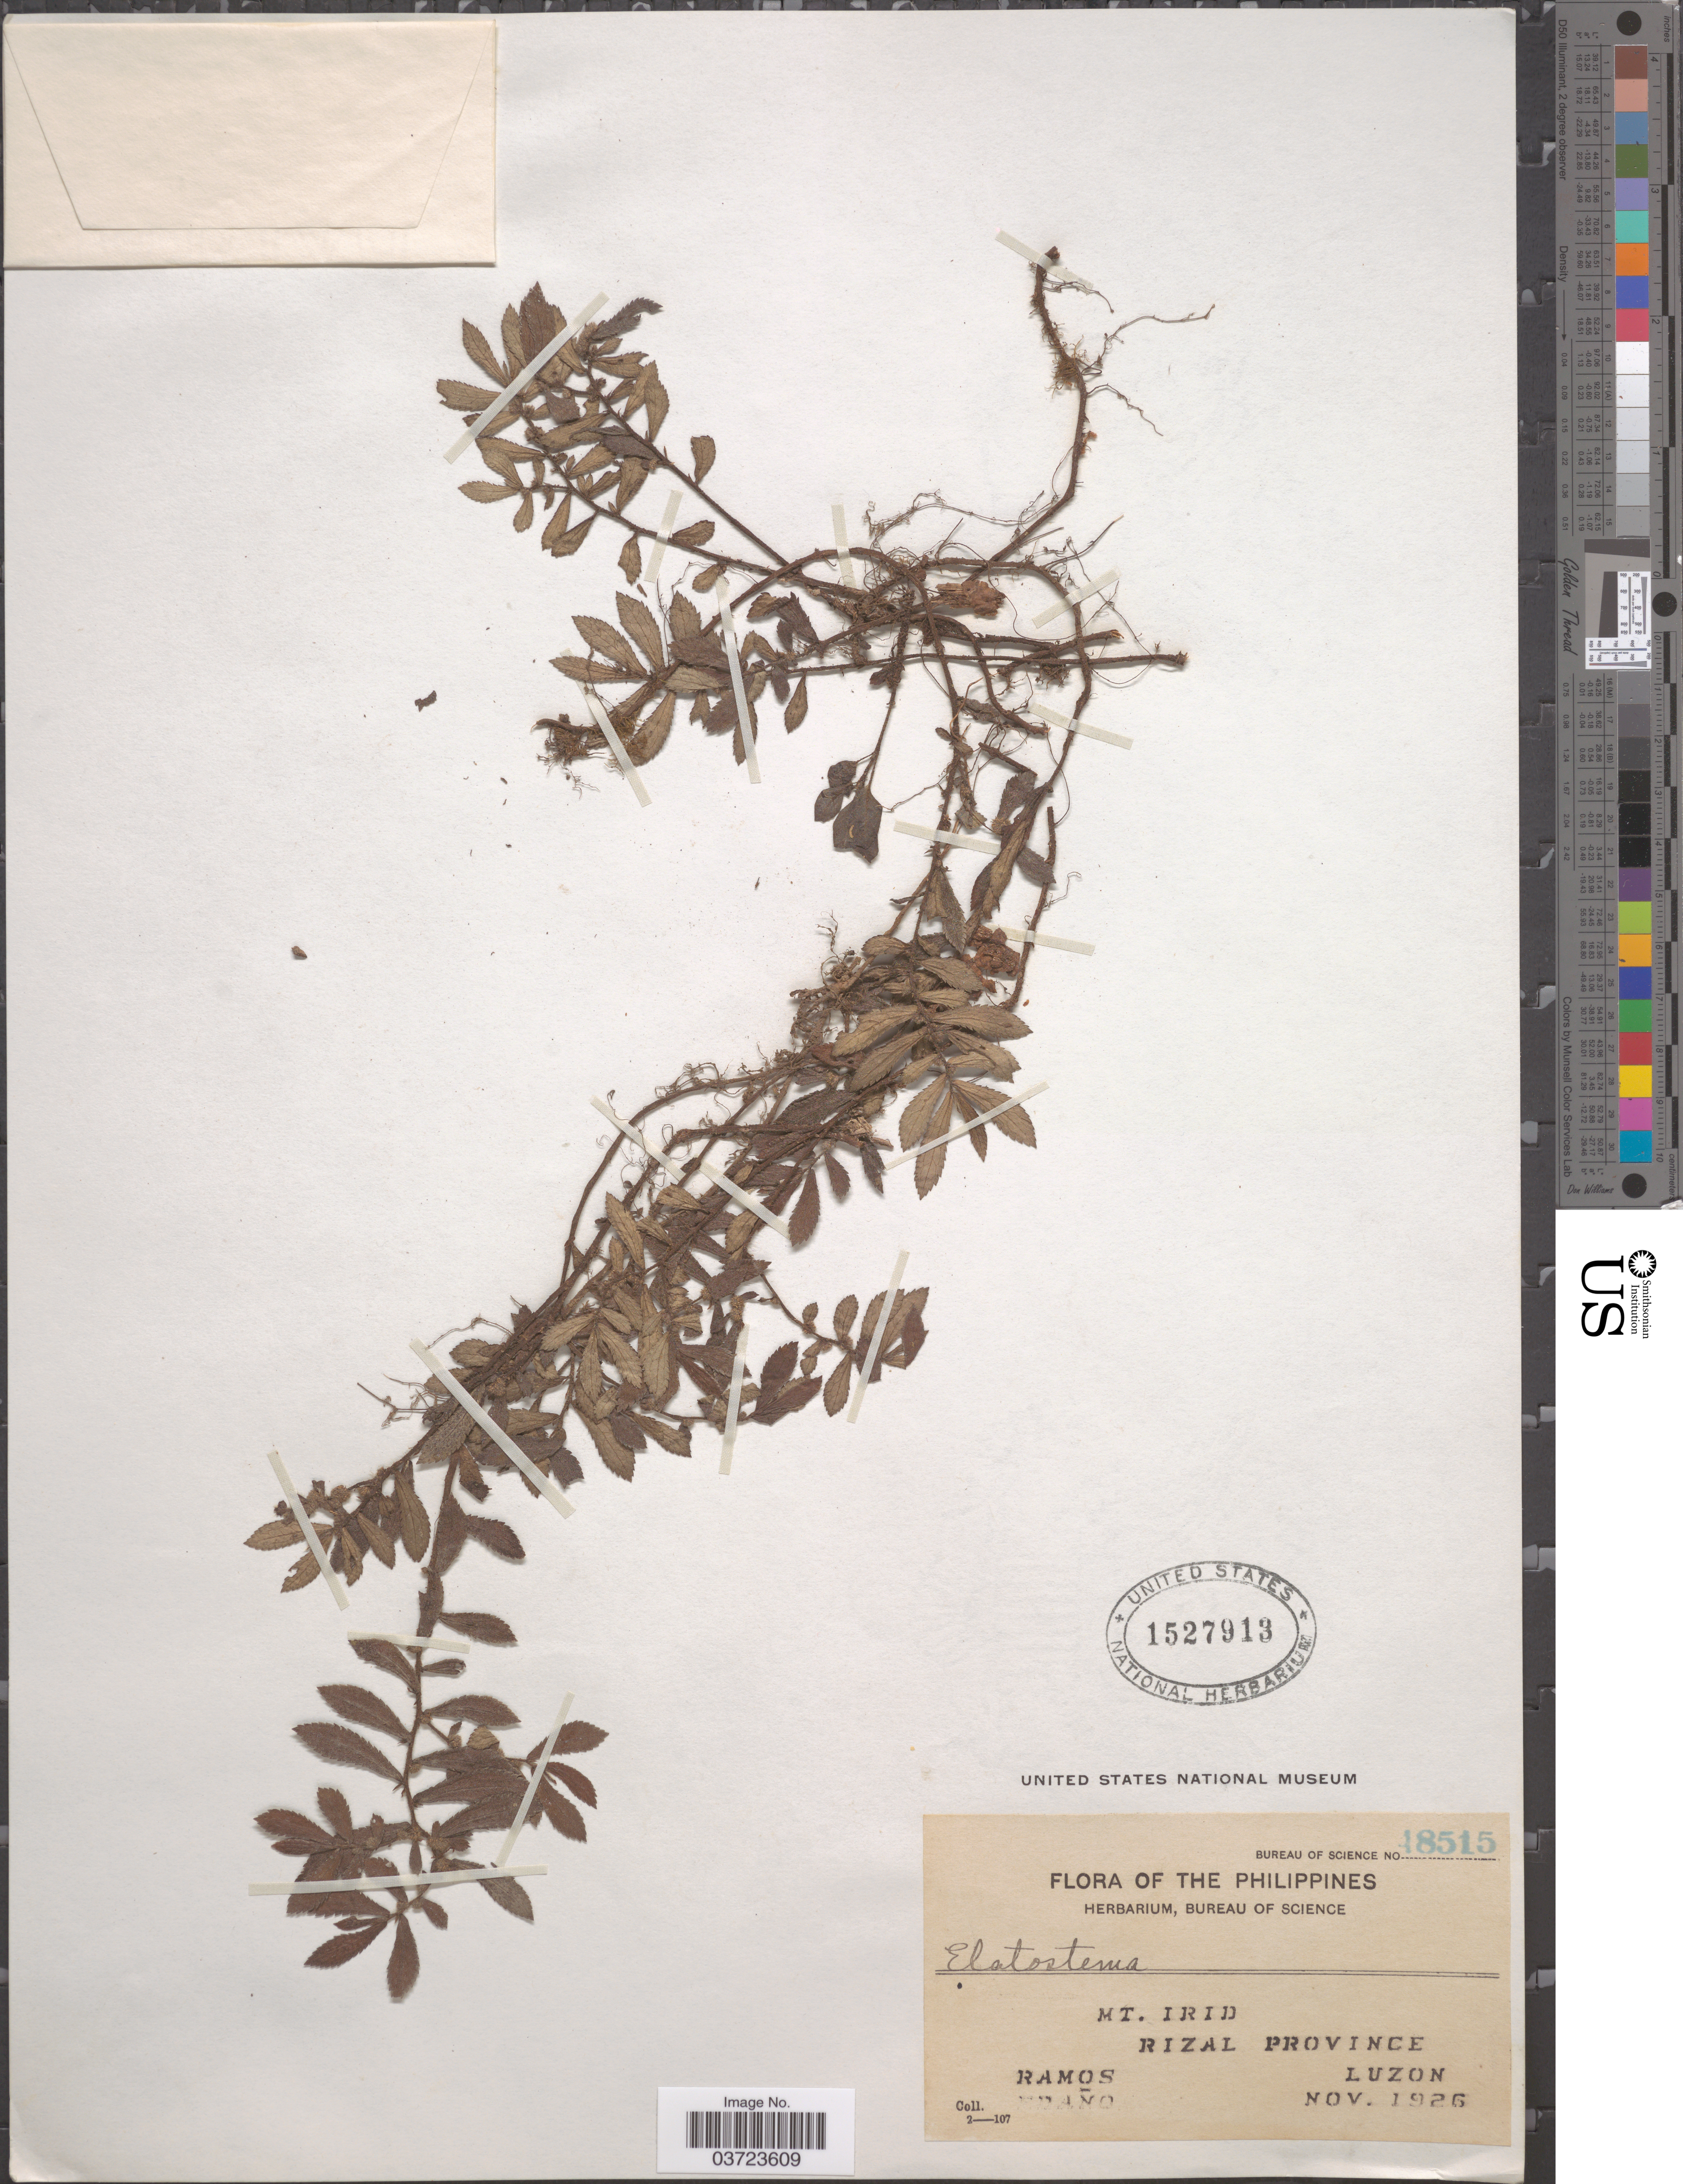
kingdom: Plantae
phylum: Tracheophyta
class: Magnoliopsida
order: Rosales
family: Urticaceae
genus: Elatostema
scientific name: Elatostema sp.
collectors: -. Ramos & -. Edano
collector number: Bureau of Science 48515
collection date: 1926-11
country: Philippines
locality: Mt. Irid. Rizal Province. Luzon.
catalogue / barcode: US 1527913